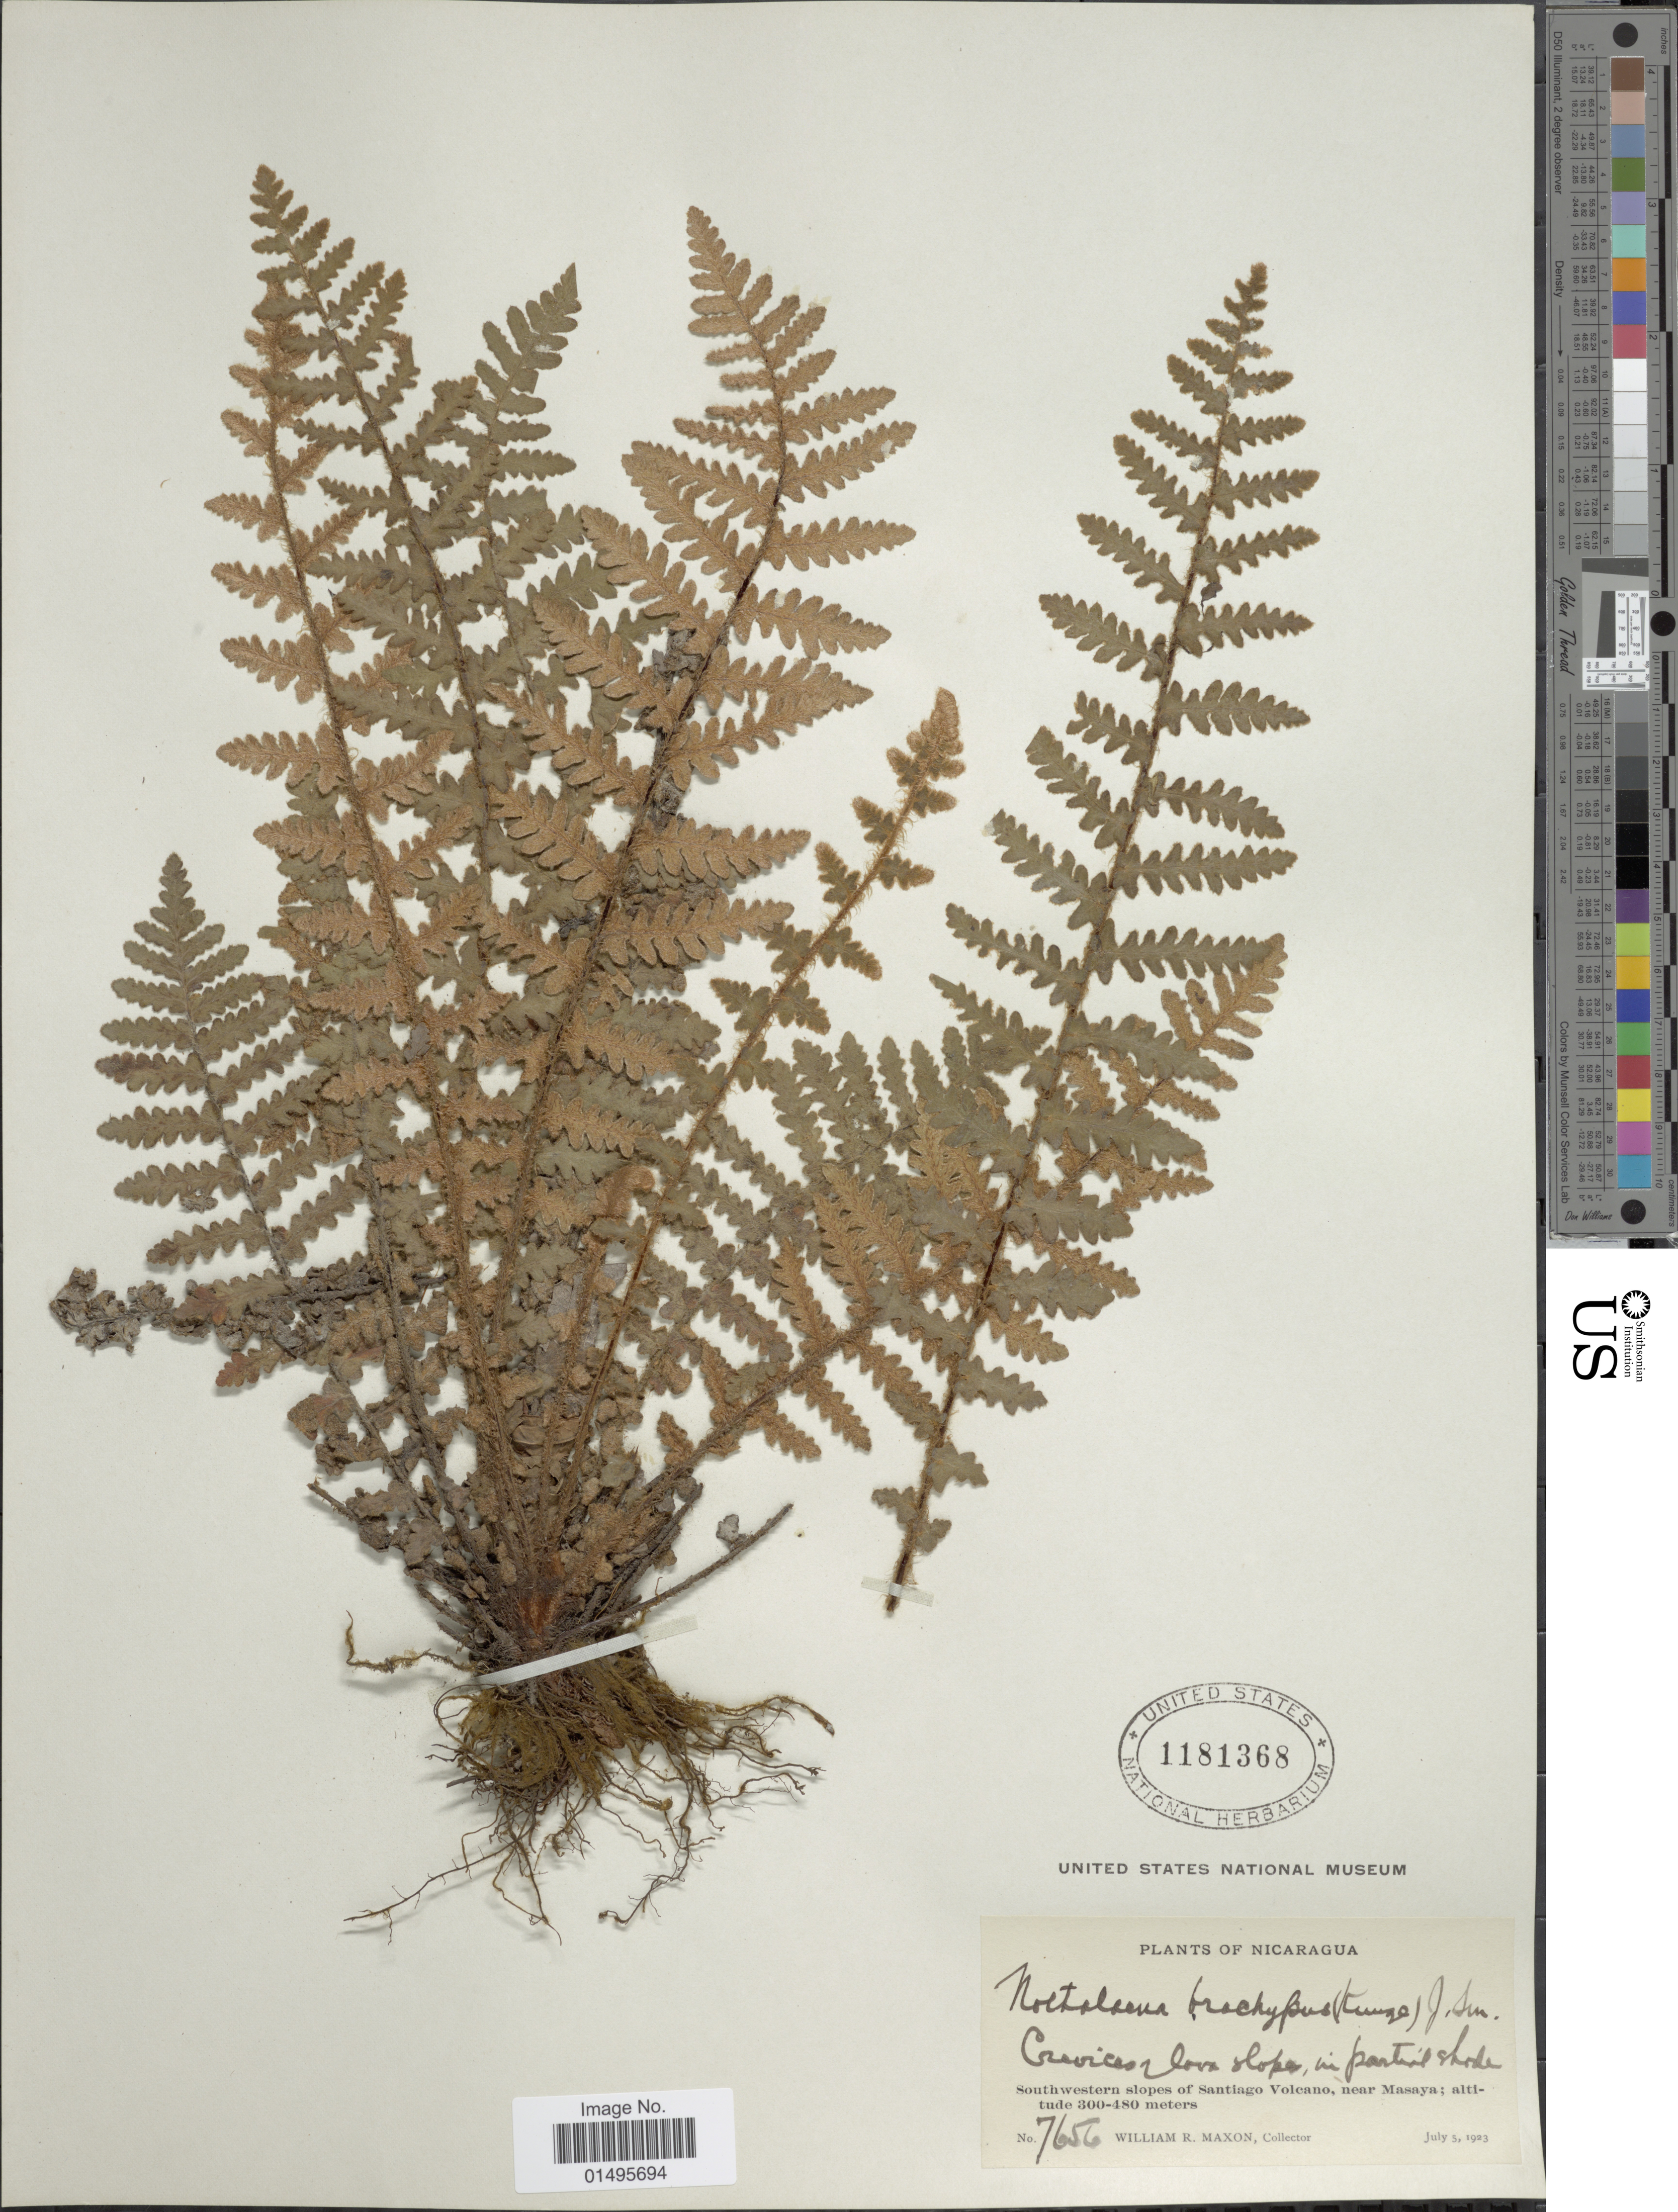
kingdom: Plantae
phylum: Tracheophyta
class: Polypodiopsida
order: Polypodiales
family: Pteridaceae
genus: Notholaena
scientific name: Notholaena brachypus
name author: (Kunze) J. Sm.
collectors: W. R. Maxon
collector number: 7656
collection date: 1923-07-05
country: Nicaragua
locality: Southwestern slopes of Santiago Volcano, near Masaya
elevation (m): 300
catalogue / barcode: US 1181368